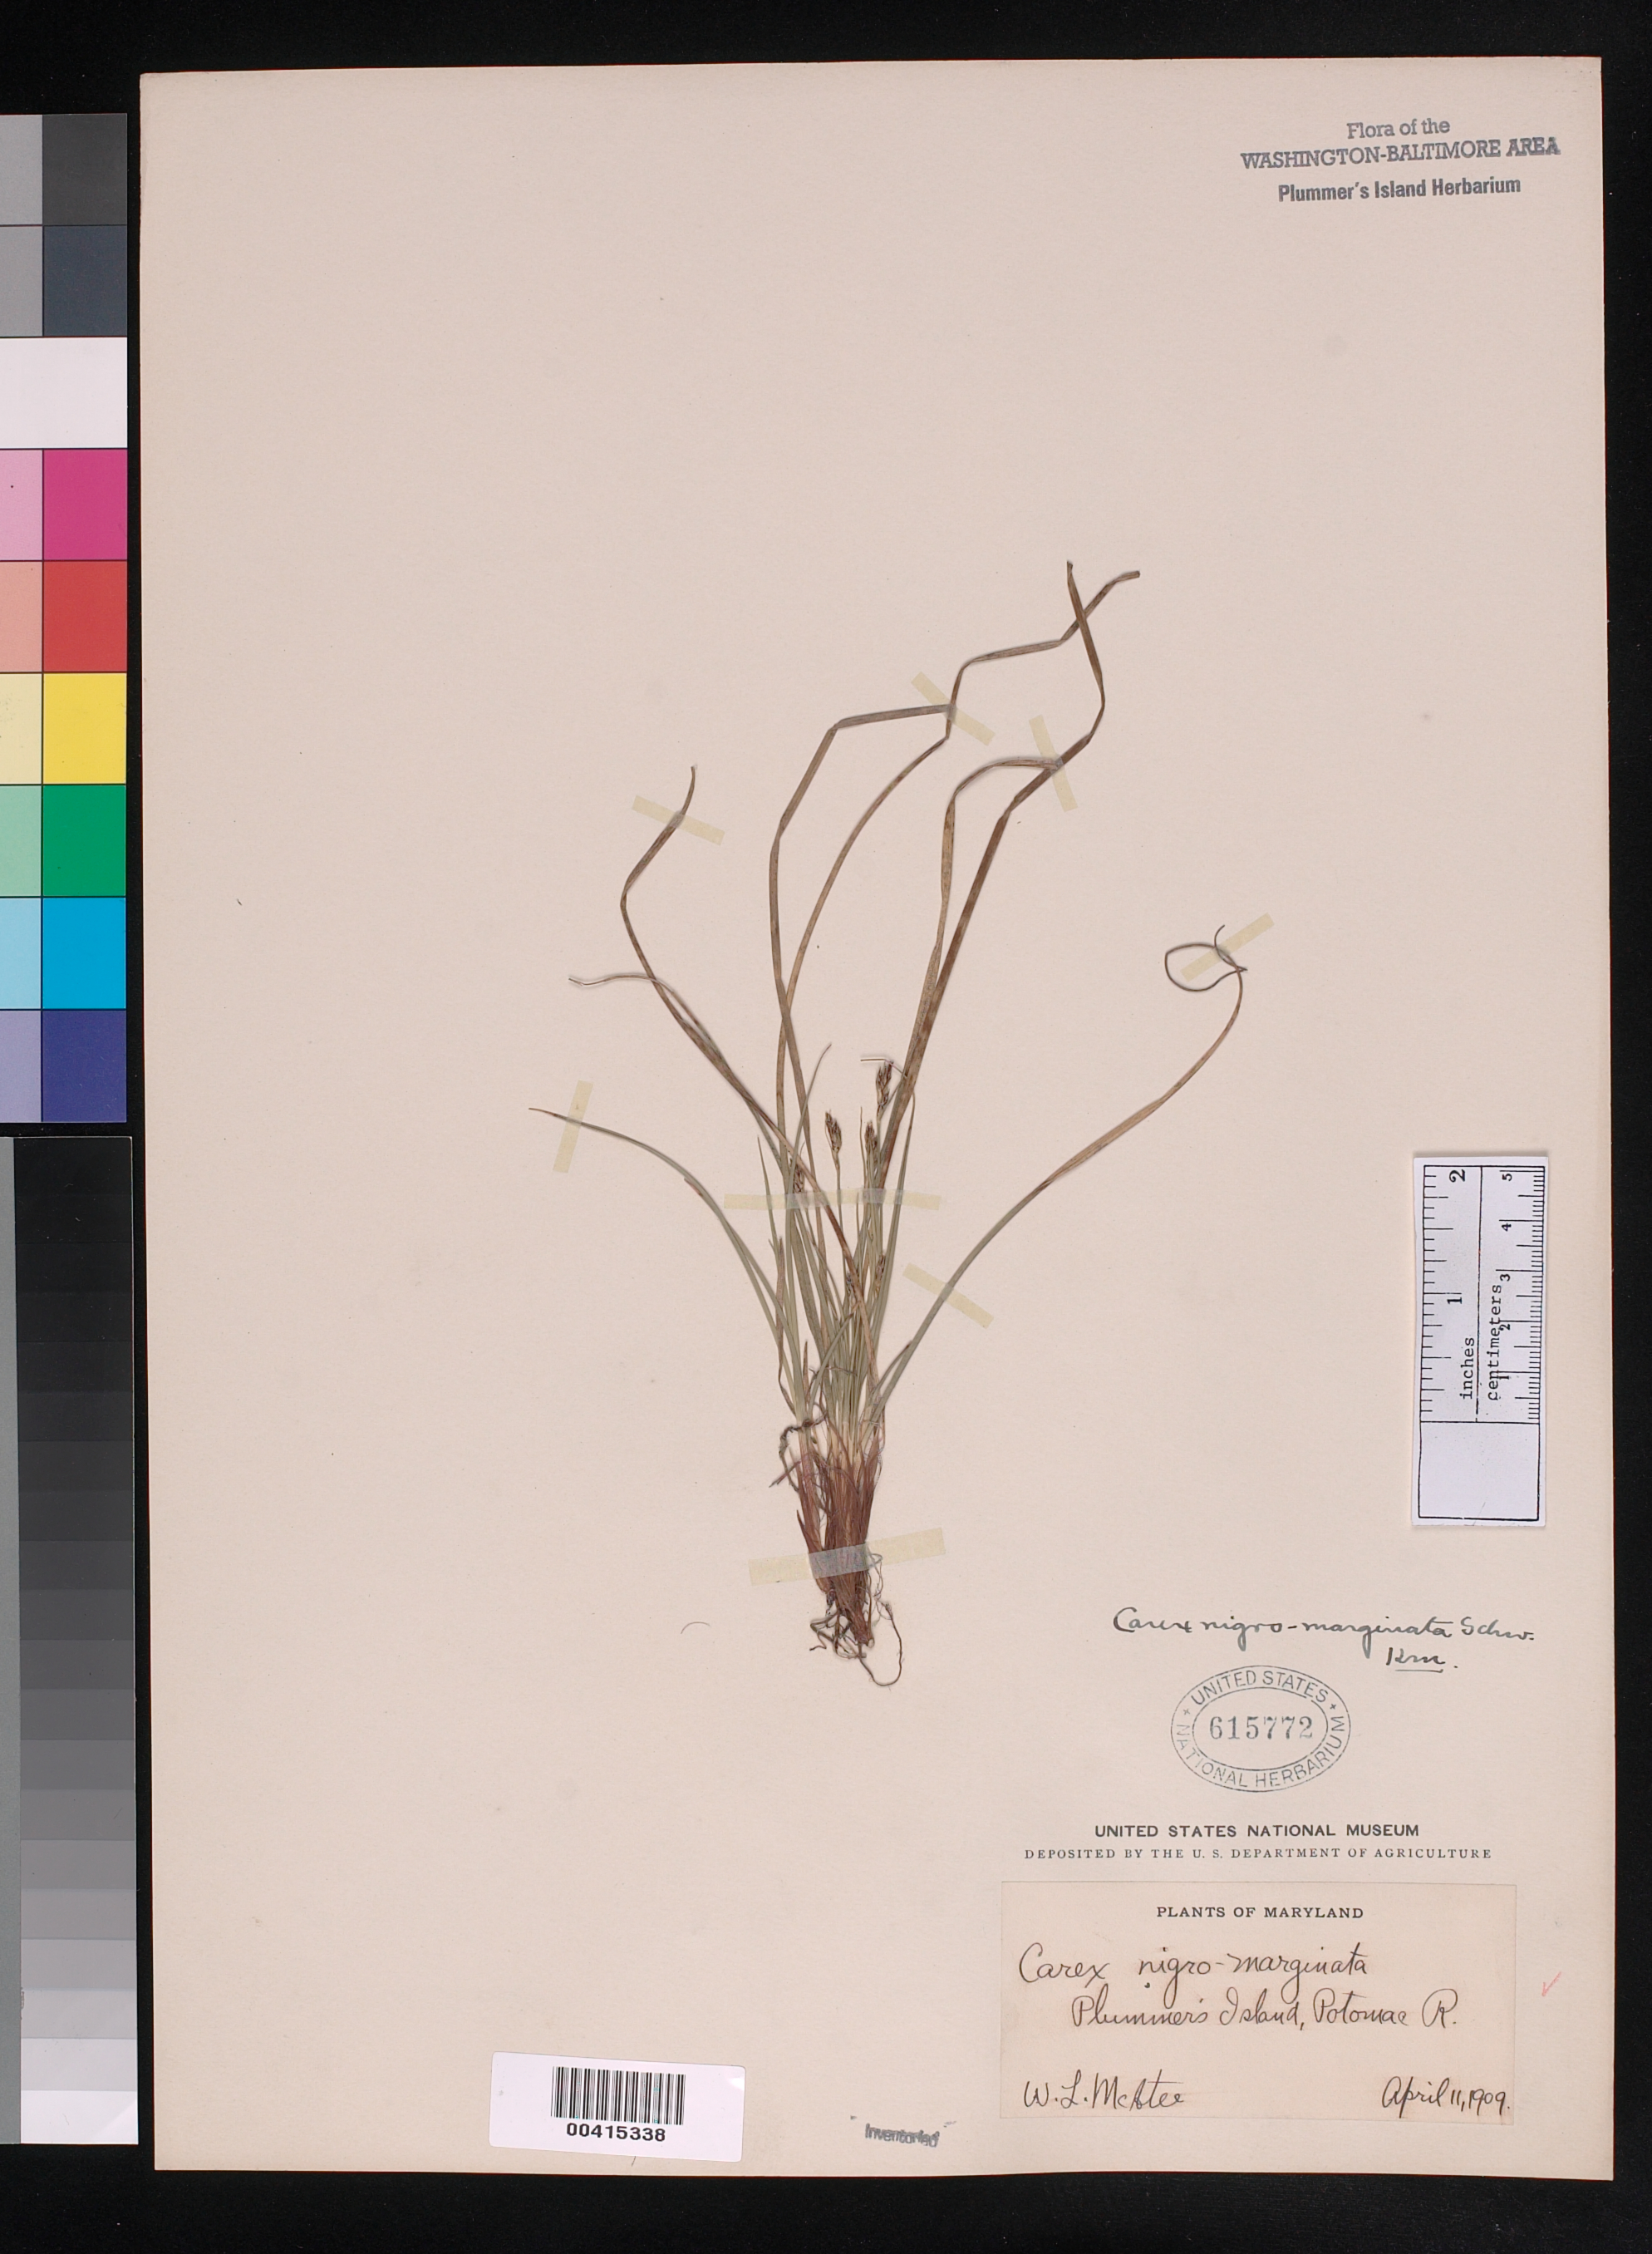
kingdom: Plantae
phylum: Tracheophyta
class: Liliopsida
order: Poales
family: Cyperaceae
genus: Carex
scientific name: Carex nigromarginata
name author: Schwein.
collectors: W. McAtee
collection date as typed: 11 Apr 1909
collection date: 1909-04-11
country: United States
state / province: Maryland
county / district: Montgomery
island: Plummers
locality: Plummer's Island Plummers Island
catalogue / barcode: US 605772